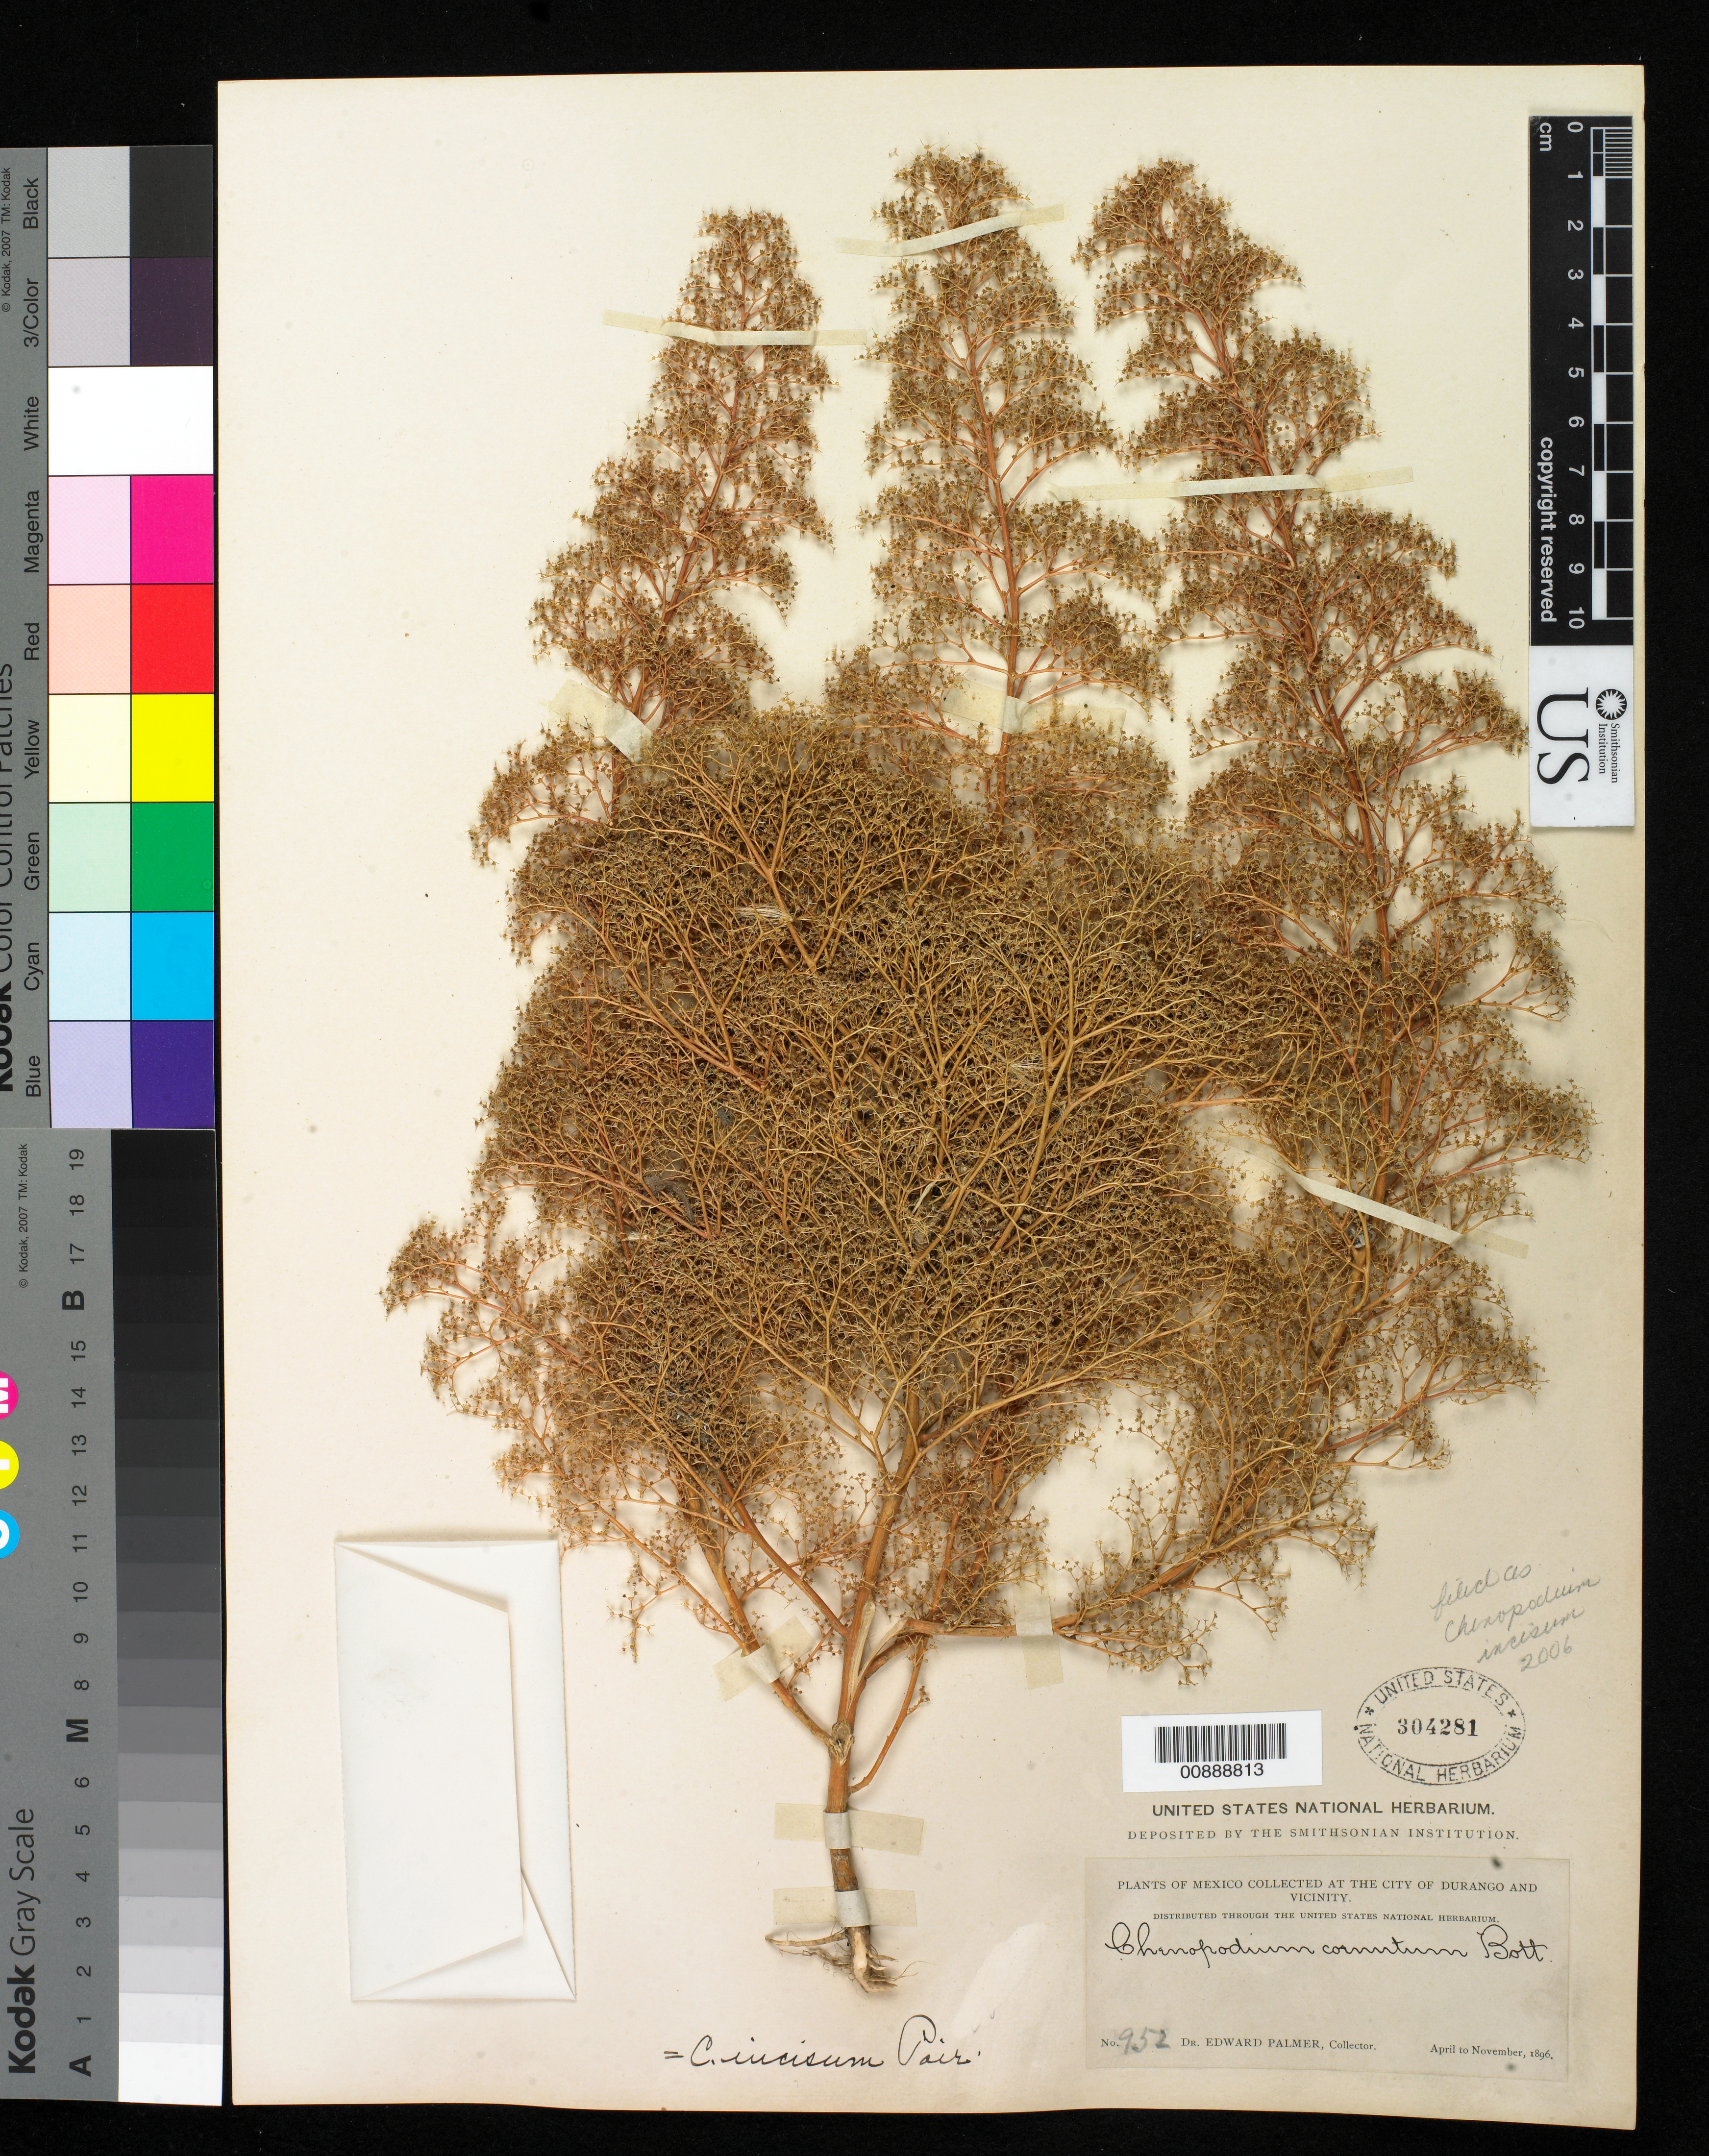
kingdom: Plantae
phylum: Tracheophyta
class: Magnoliopsida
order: Caryophyllales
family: Amaranthaceae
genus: Chenopodium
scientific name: Chenopodium incisum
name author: Poir.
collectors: E. Palmer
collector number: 952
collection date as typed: Apr 1896 to -- Nov 1896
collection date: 1896-04/1896-11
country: Mexico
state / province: Durango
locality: City of Durango and vicinity.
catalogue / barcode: US 304281